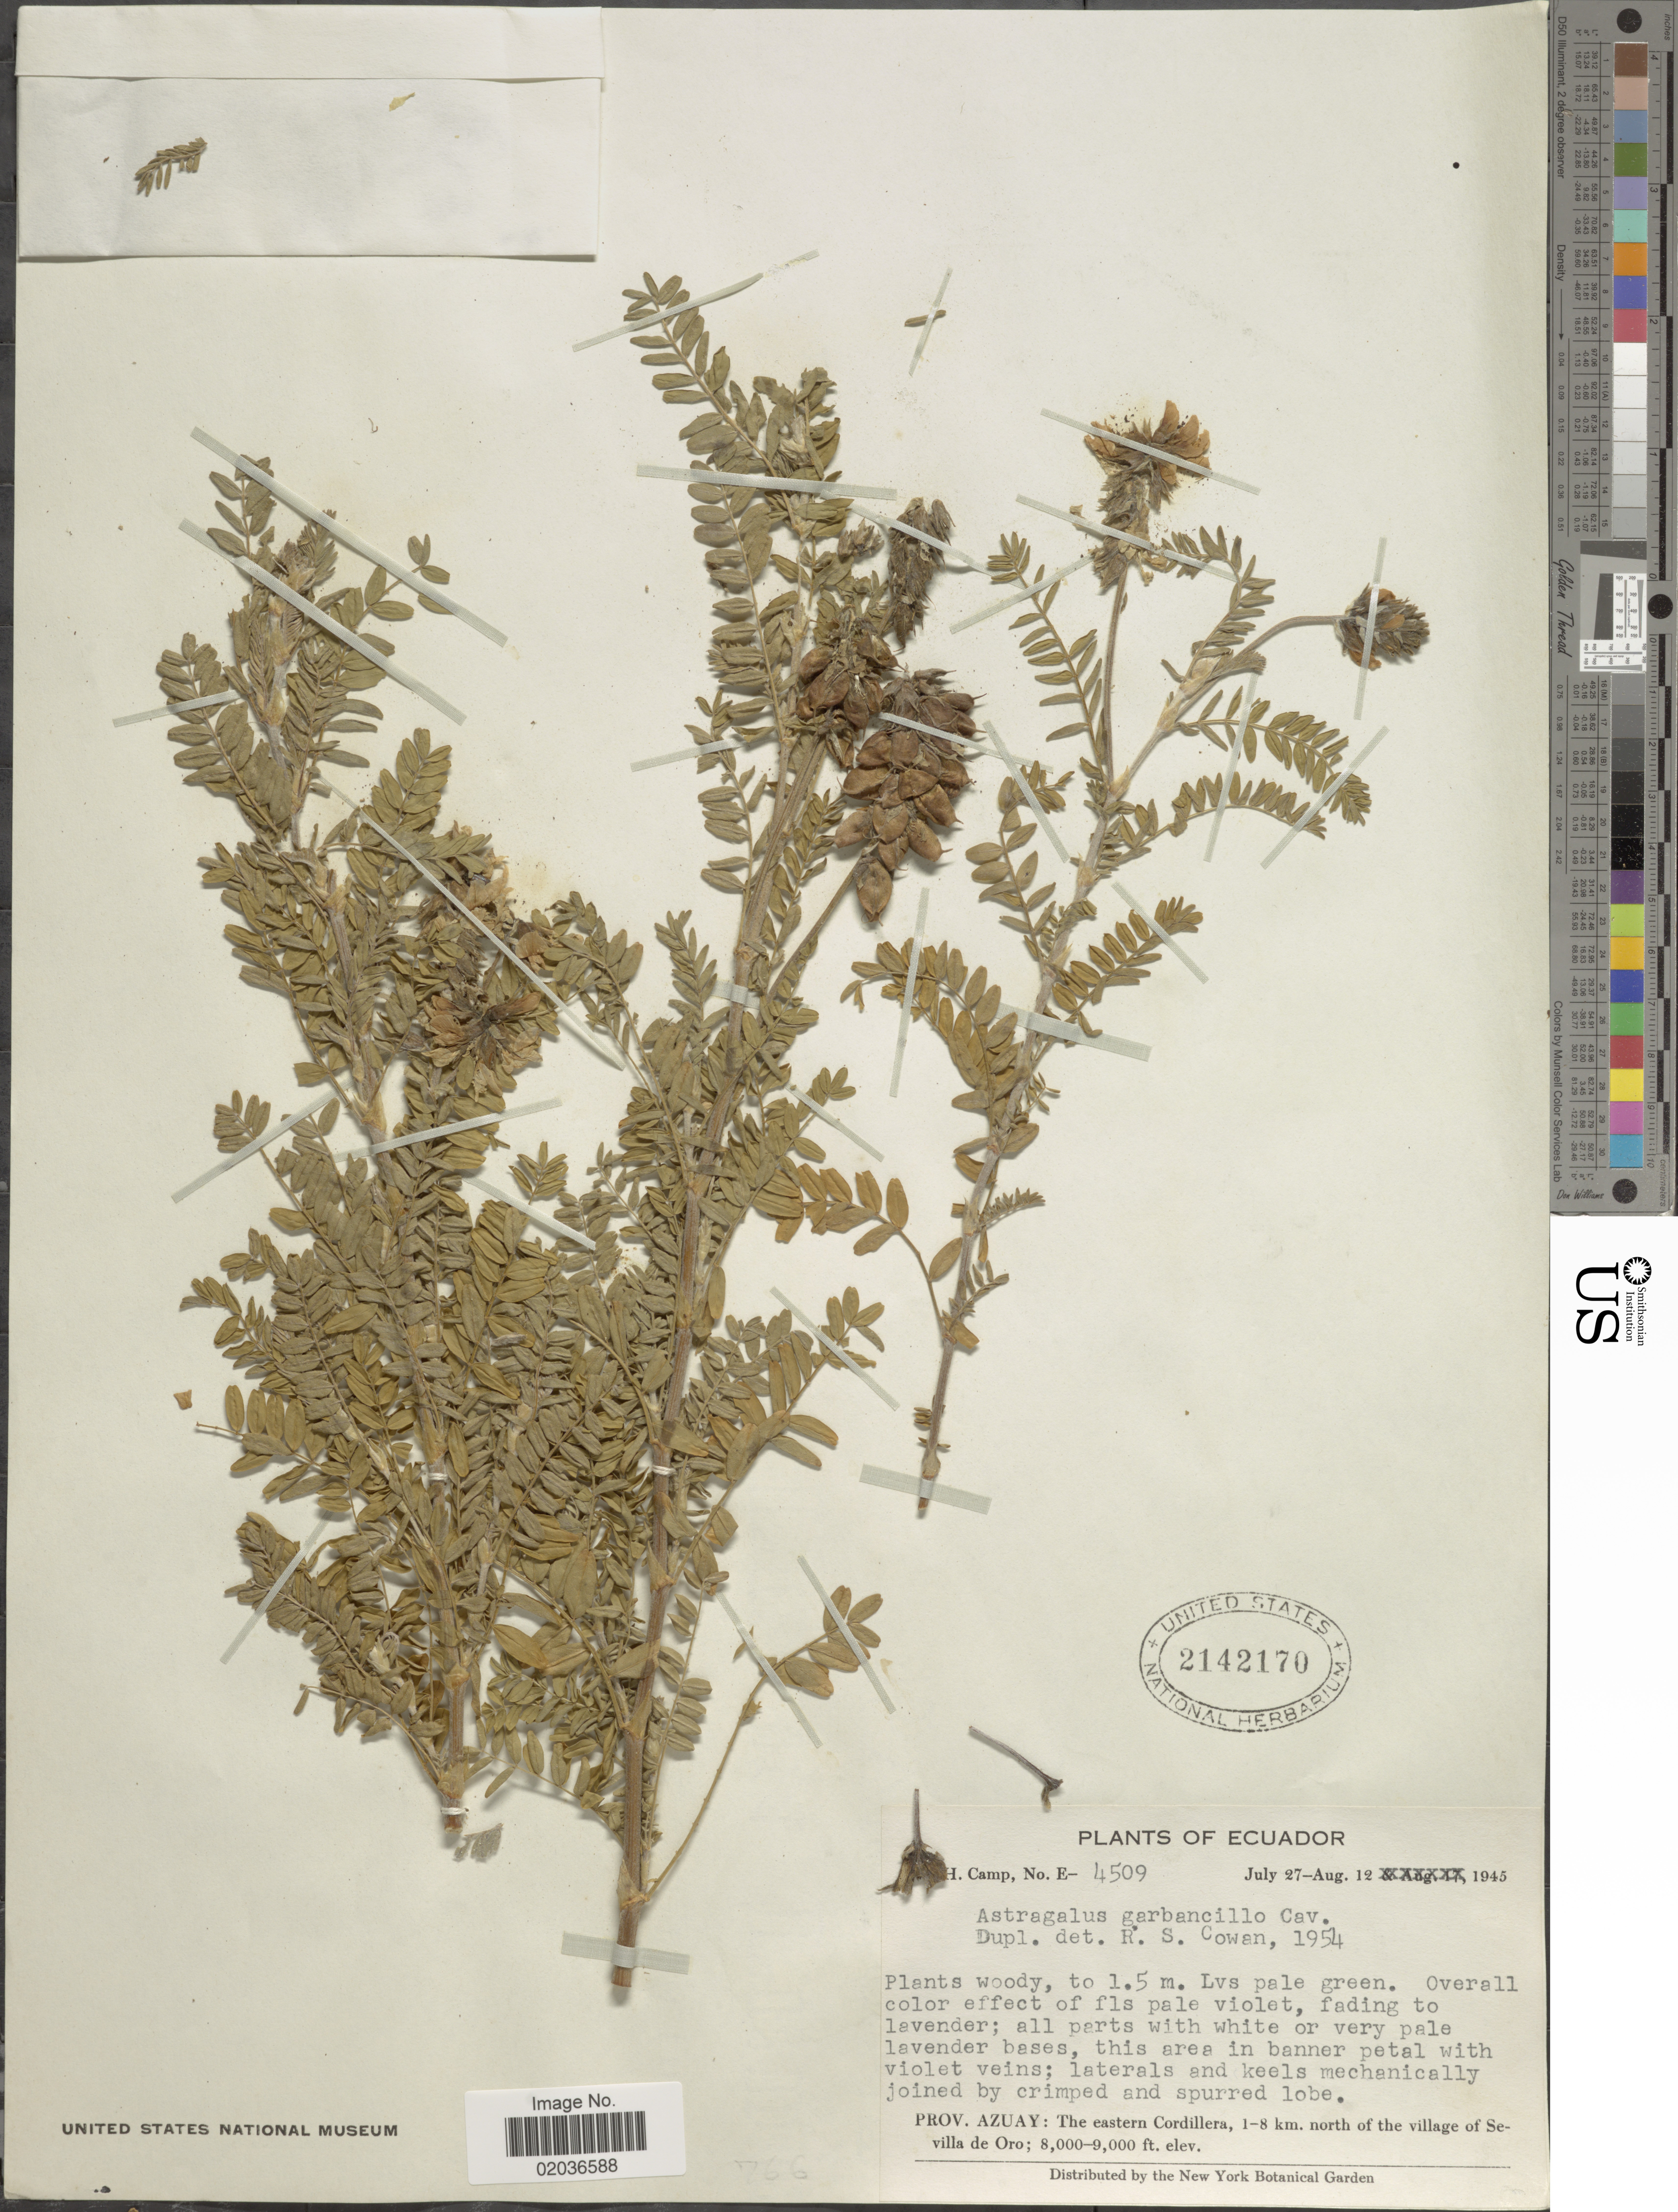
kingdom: Plantae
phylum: Tracheophyta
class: Magnoliopsida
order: Fabales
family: Fabaceae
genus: Astragalus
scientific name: Astragalus garbancillo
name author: Cav.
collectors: W. H. Camp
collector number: E-4509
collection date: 1945-07-27/1945-08-12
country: Ecuador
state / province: Azuay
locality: Prov. Azuay: The eastern Cordillera, 1-8 km. north of the village of Sevilla de Oro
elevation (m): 2438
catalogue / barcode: US 2142170